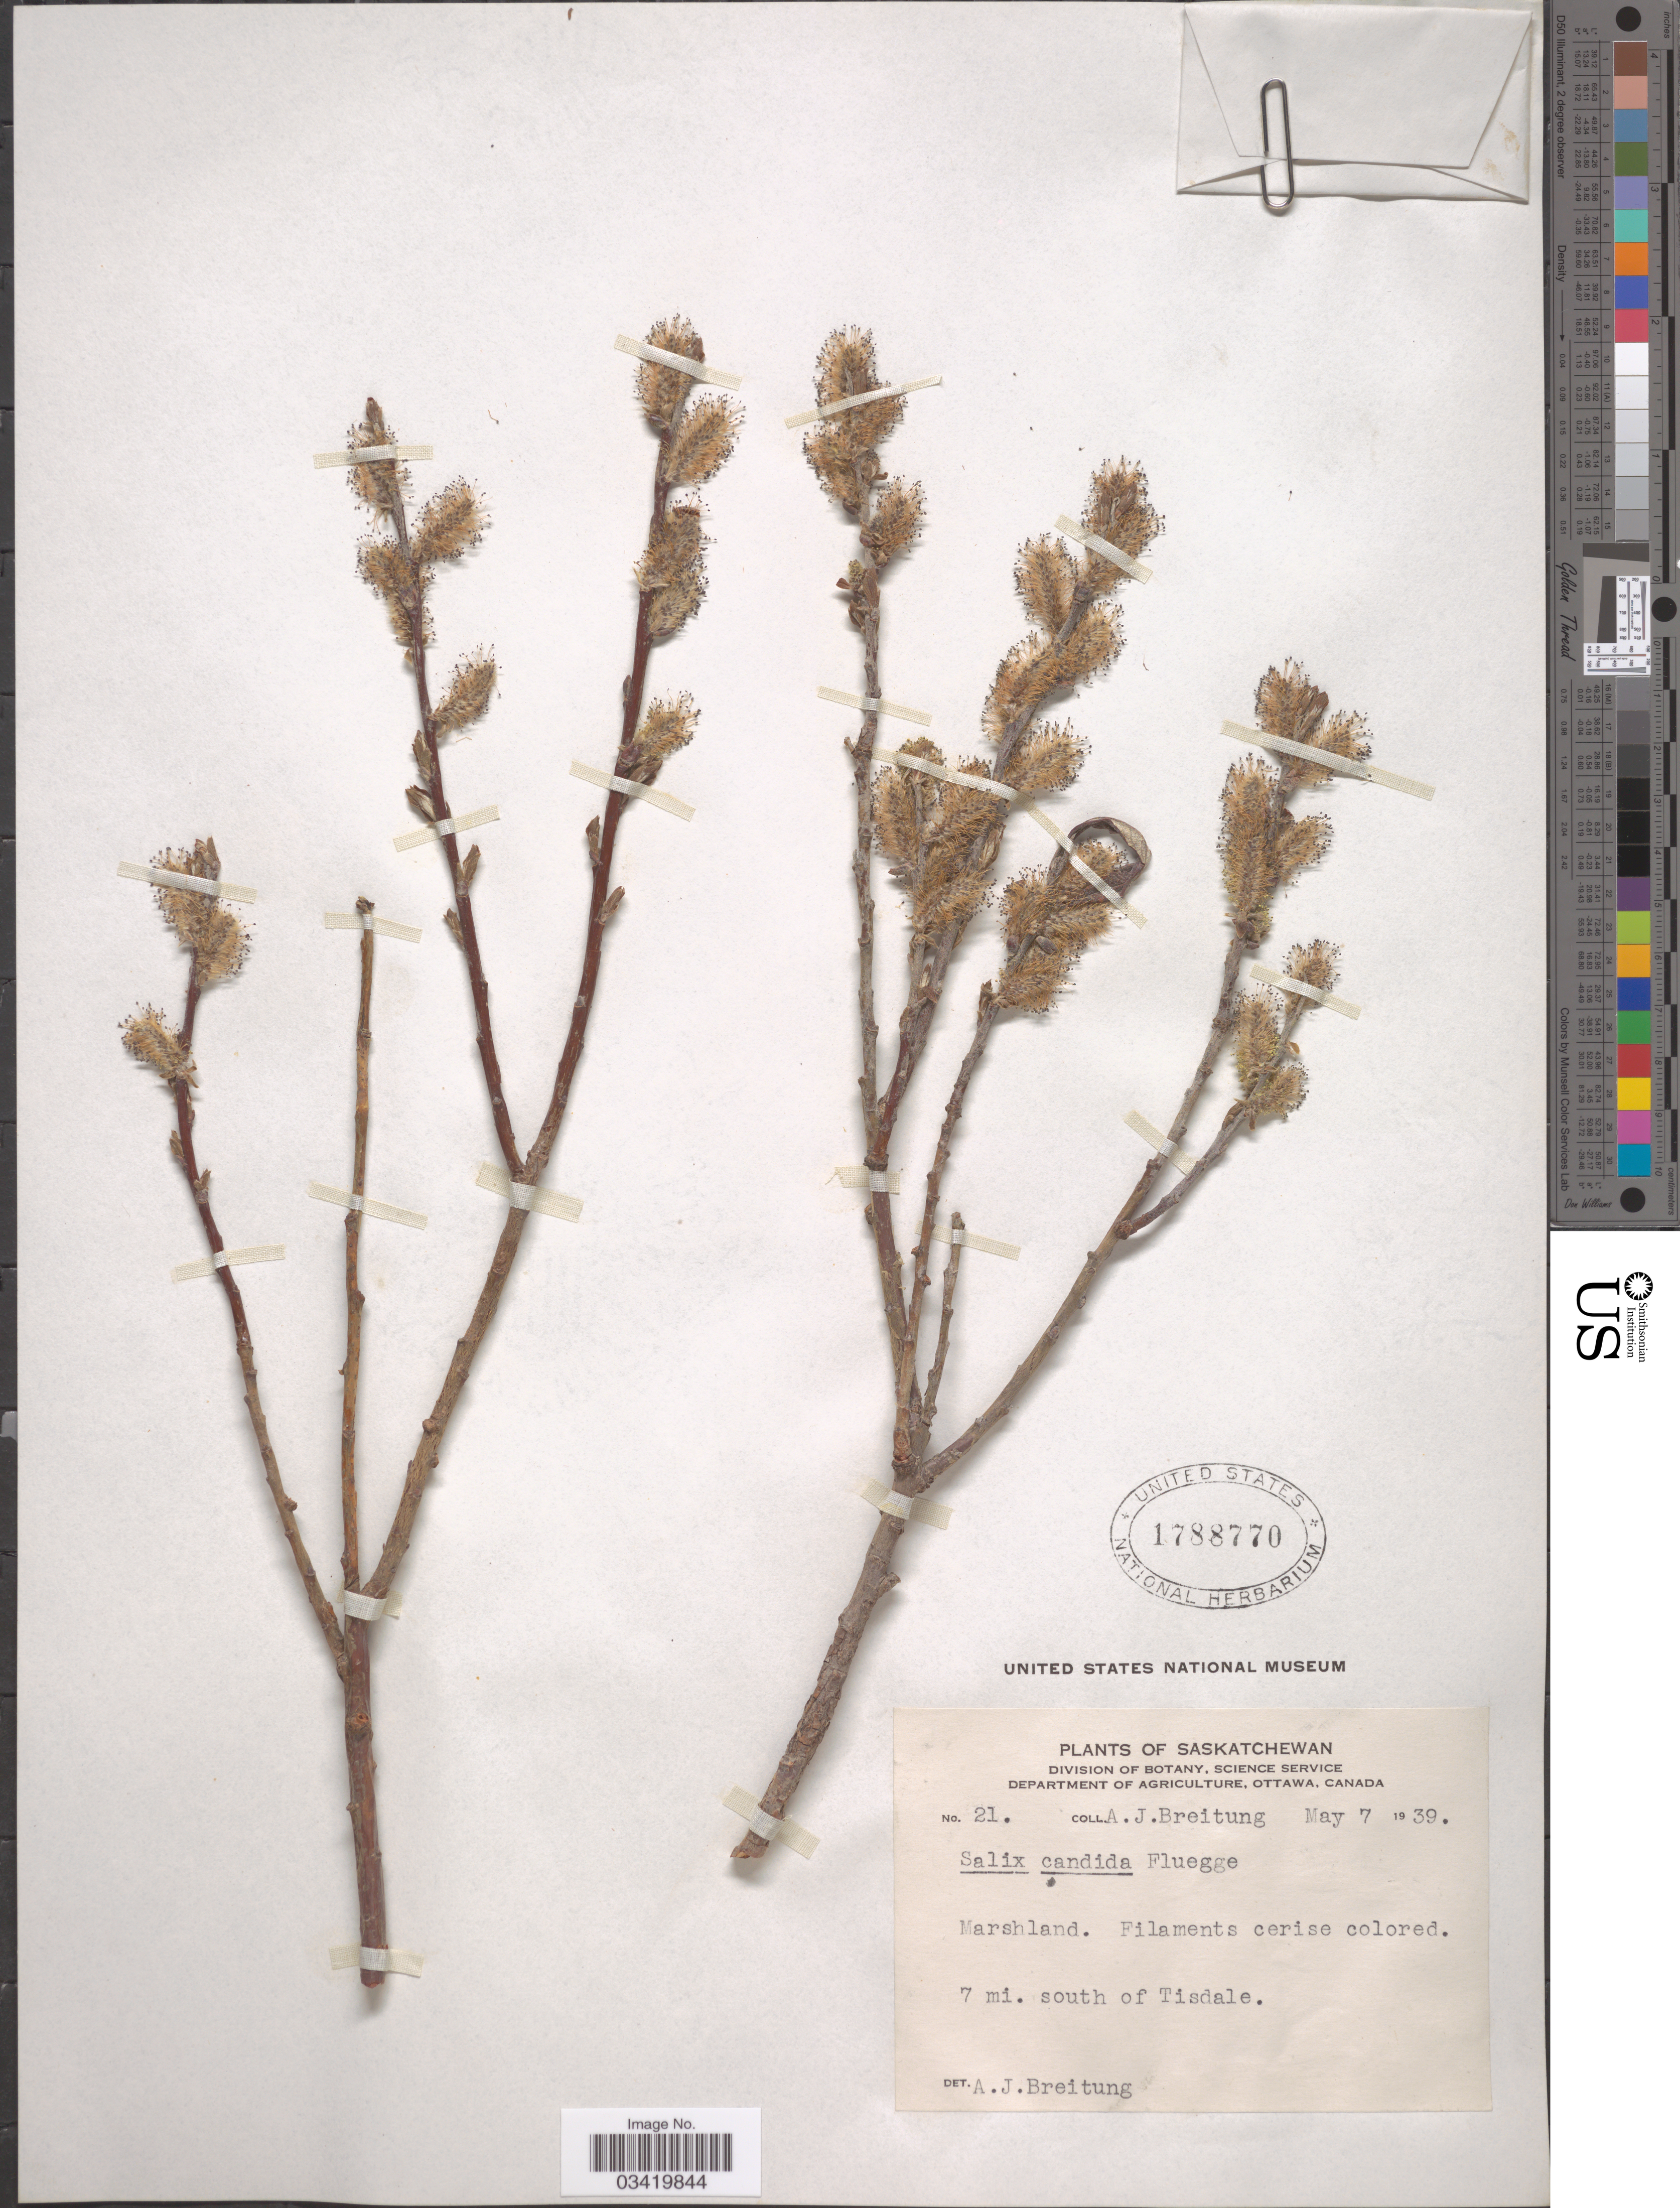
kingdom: Plantae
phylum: Tracheophyta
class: Magnoliopsida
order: Malpighiales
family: Salicaceae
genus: Salix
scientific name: Salix candida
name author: Flüggé ex Willd.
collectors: A. Breitung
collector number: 21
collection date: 1939-05-07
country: Canada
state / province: Saskatchewan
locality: Marshland. 7 mi. south of Tisdale.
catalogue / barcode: US 1788770